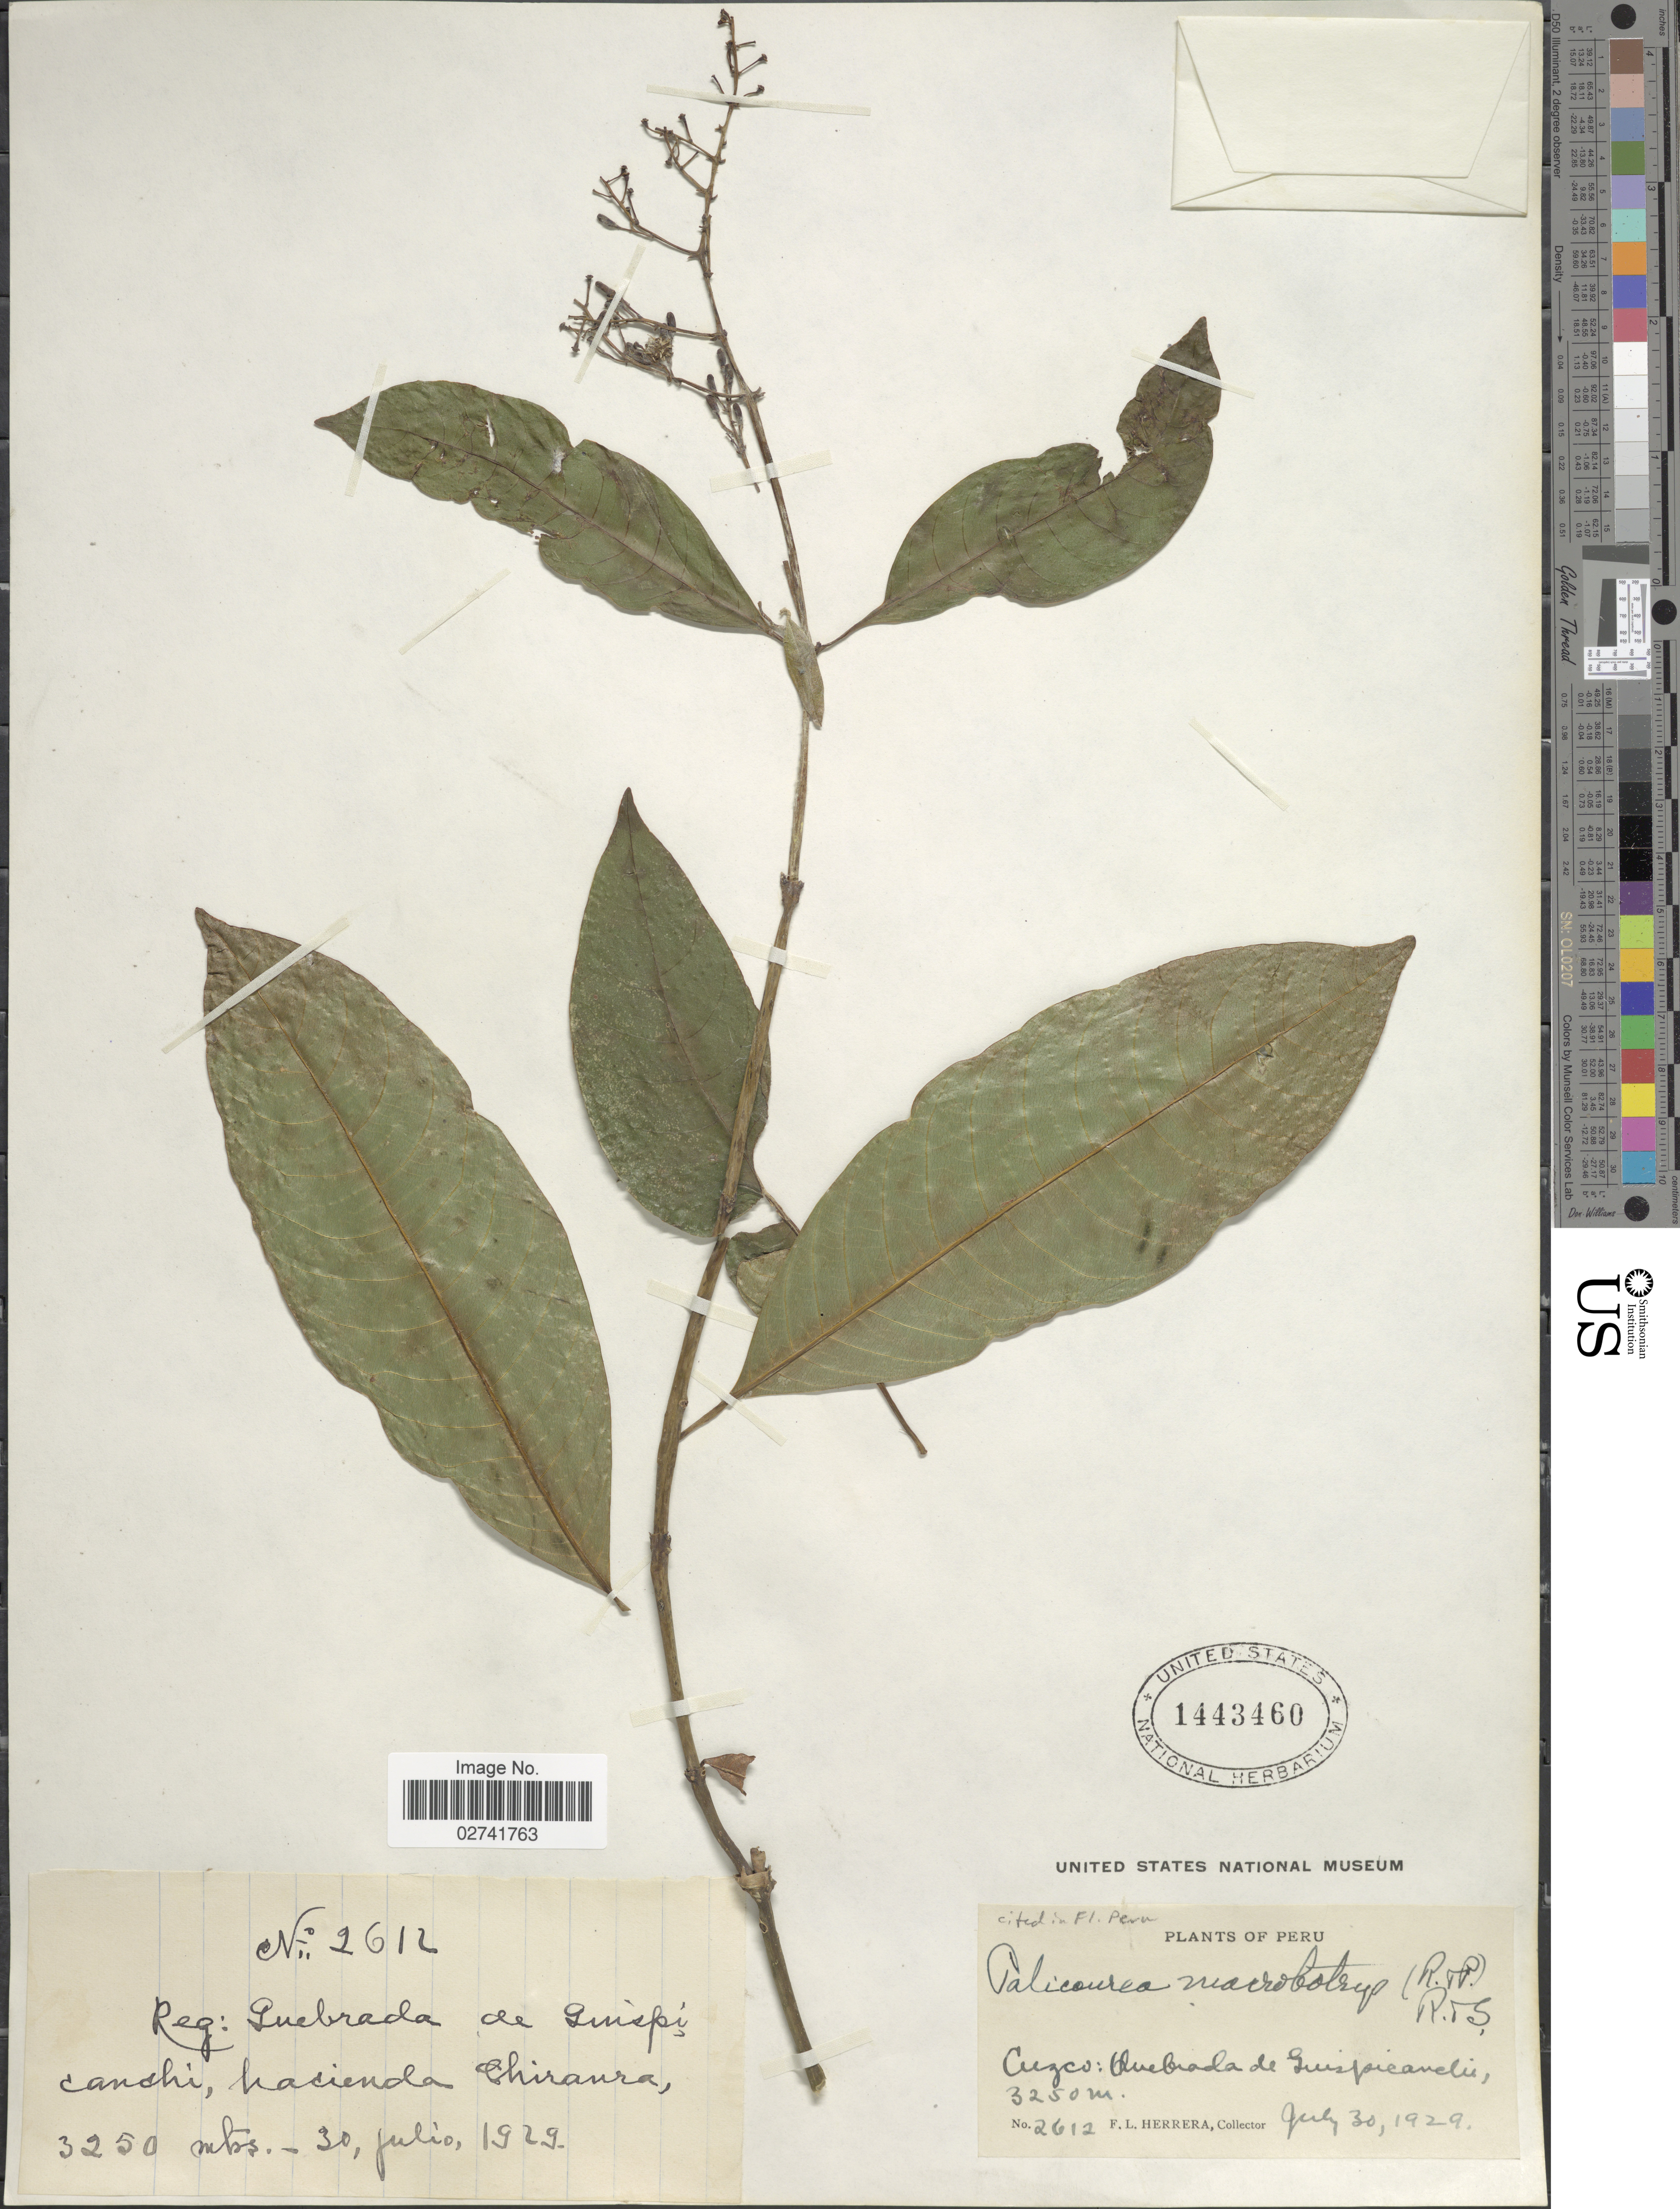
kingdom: Plantae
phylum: Tracheophyta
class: Magnoliopsida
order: Gentianales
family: Rubiaceae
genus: Palicourea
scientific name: Palicourea macrobotrys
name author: (Ruiz & Pav.) Schult.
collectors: F. L. Herrera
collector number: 2612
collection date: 1929-07-30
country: Peru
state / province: Cusco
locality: Cuzco: Quebrada de Quispicanchi, hacienda Chiranra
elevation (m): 3250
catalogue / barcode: US 1443460